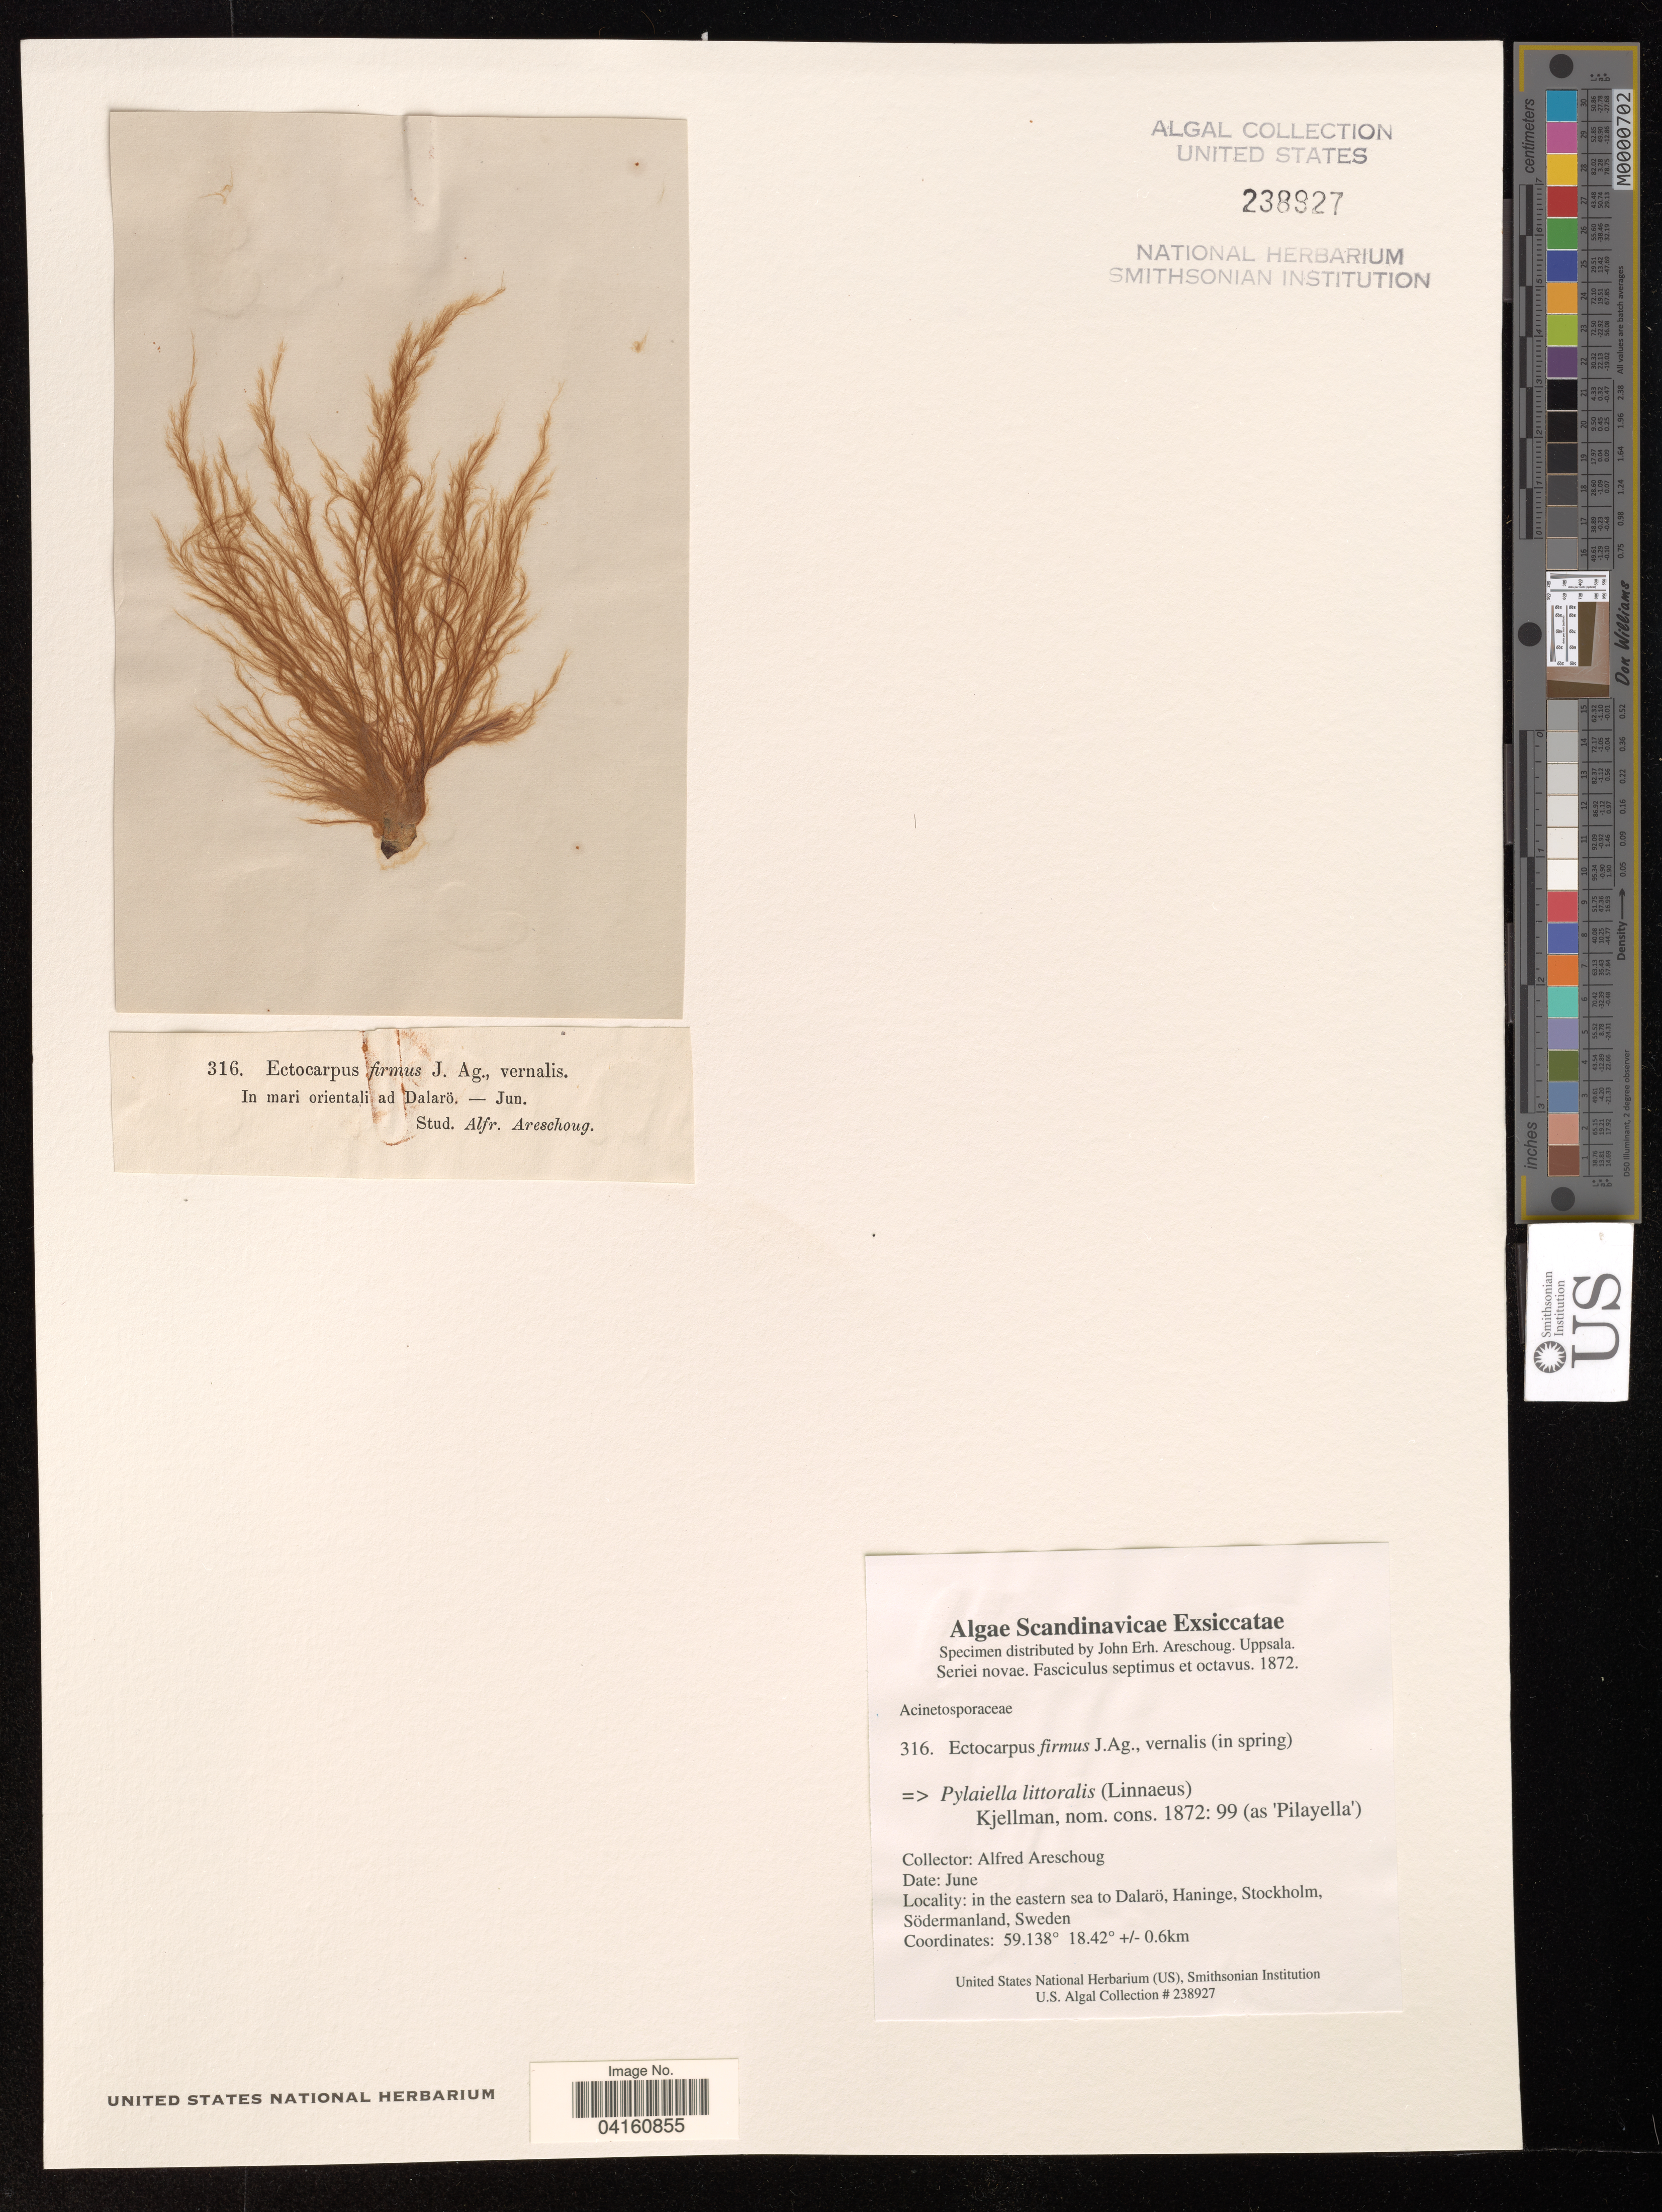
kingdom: Chromista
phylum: Ochrophyta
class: Phaeophyceae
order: Ectocarpales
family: Acinetosporaceae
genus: Pylaiella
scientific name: Pylaiella littoralis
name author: (L.) Kjellman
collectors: A. Areschoug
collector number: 316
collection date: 1872-06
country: Sweden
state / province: Sodermanland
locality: In the eastern sea near Dalaro, Haninge, Stockholm, Sodermanland.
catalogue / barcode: US 238927